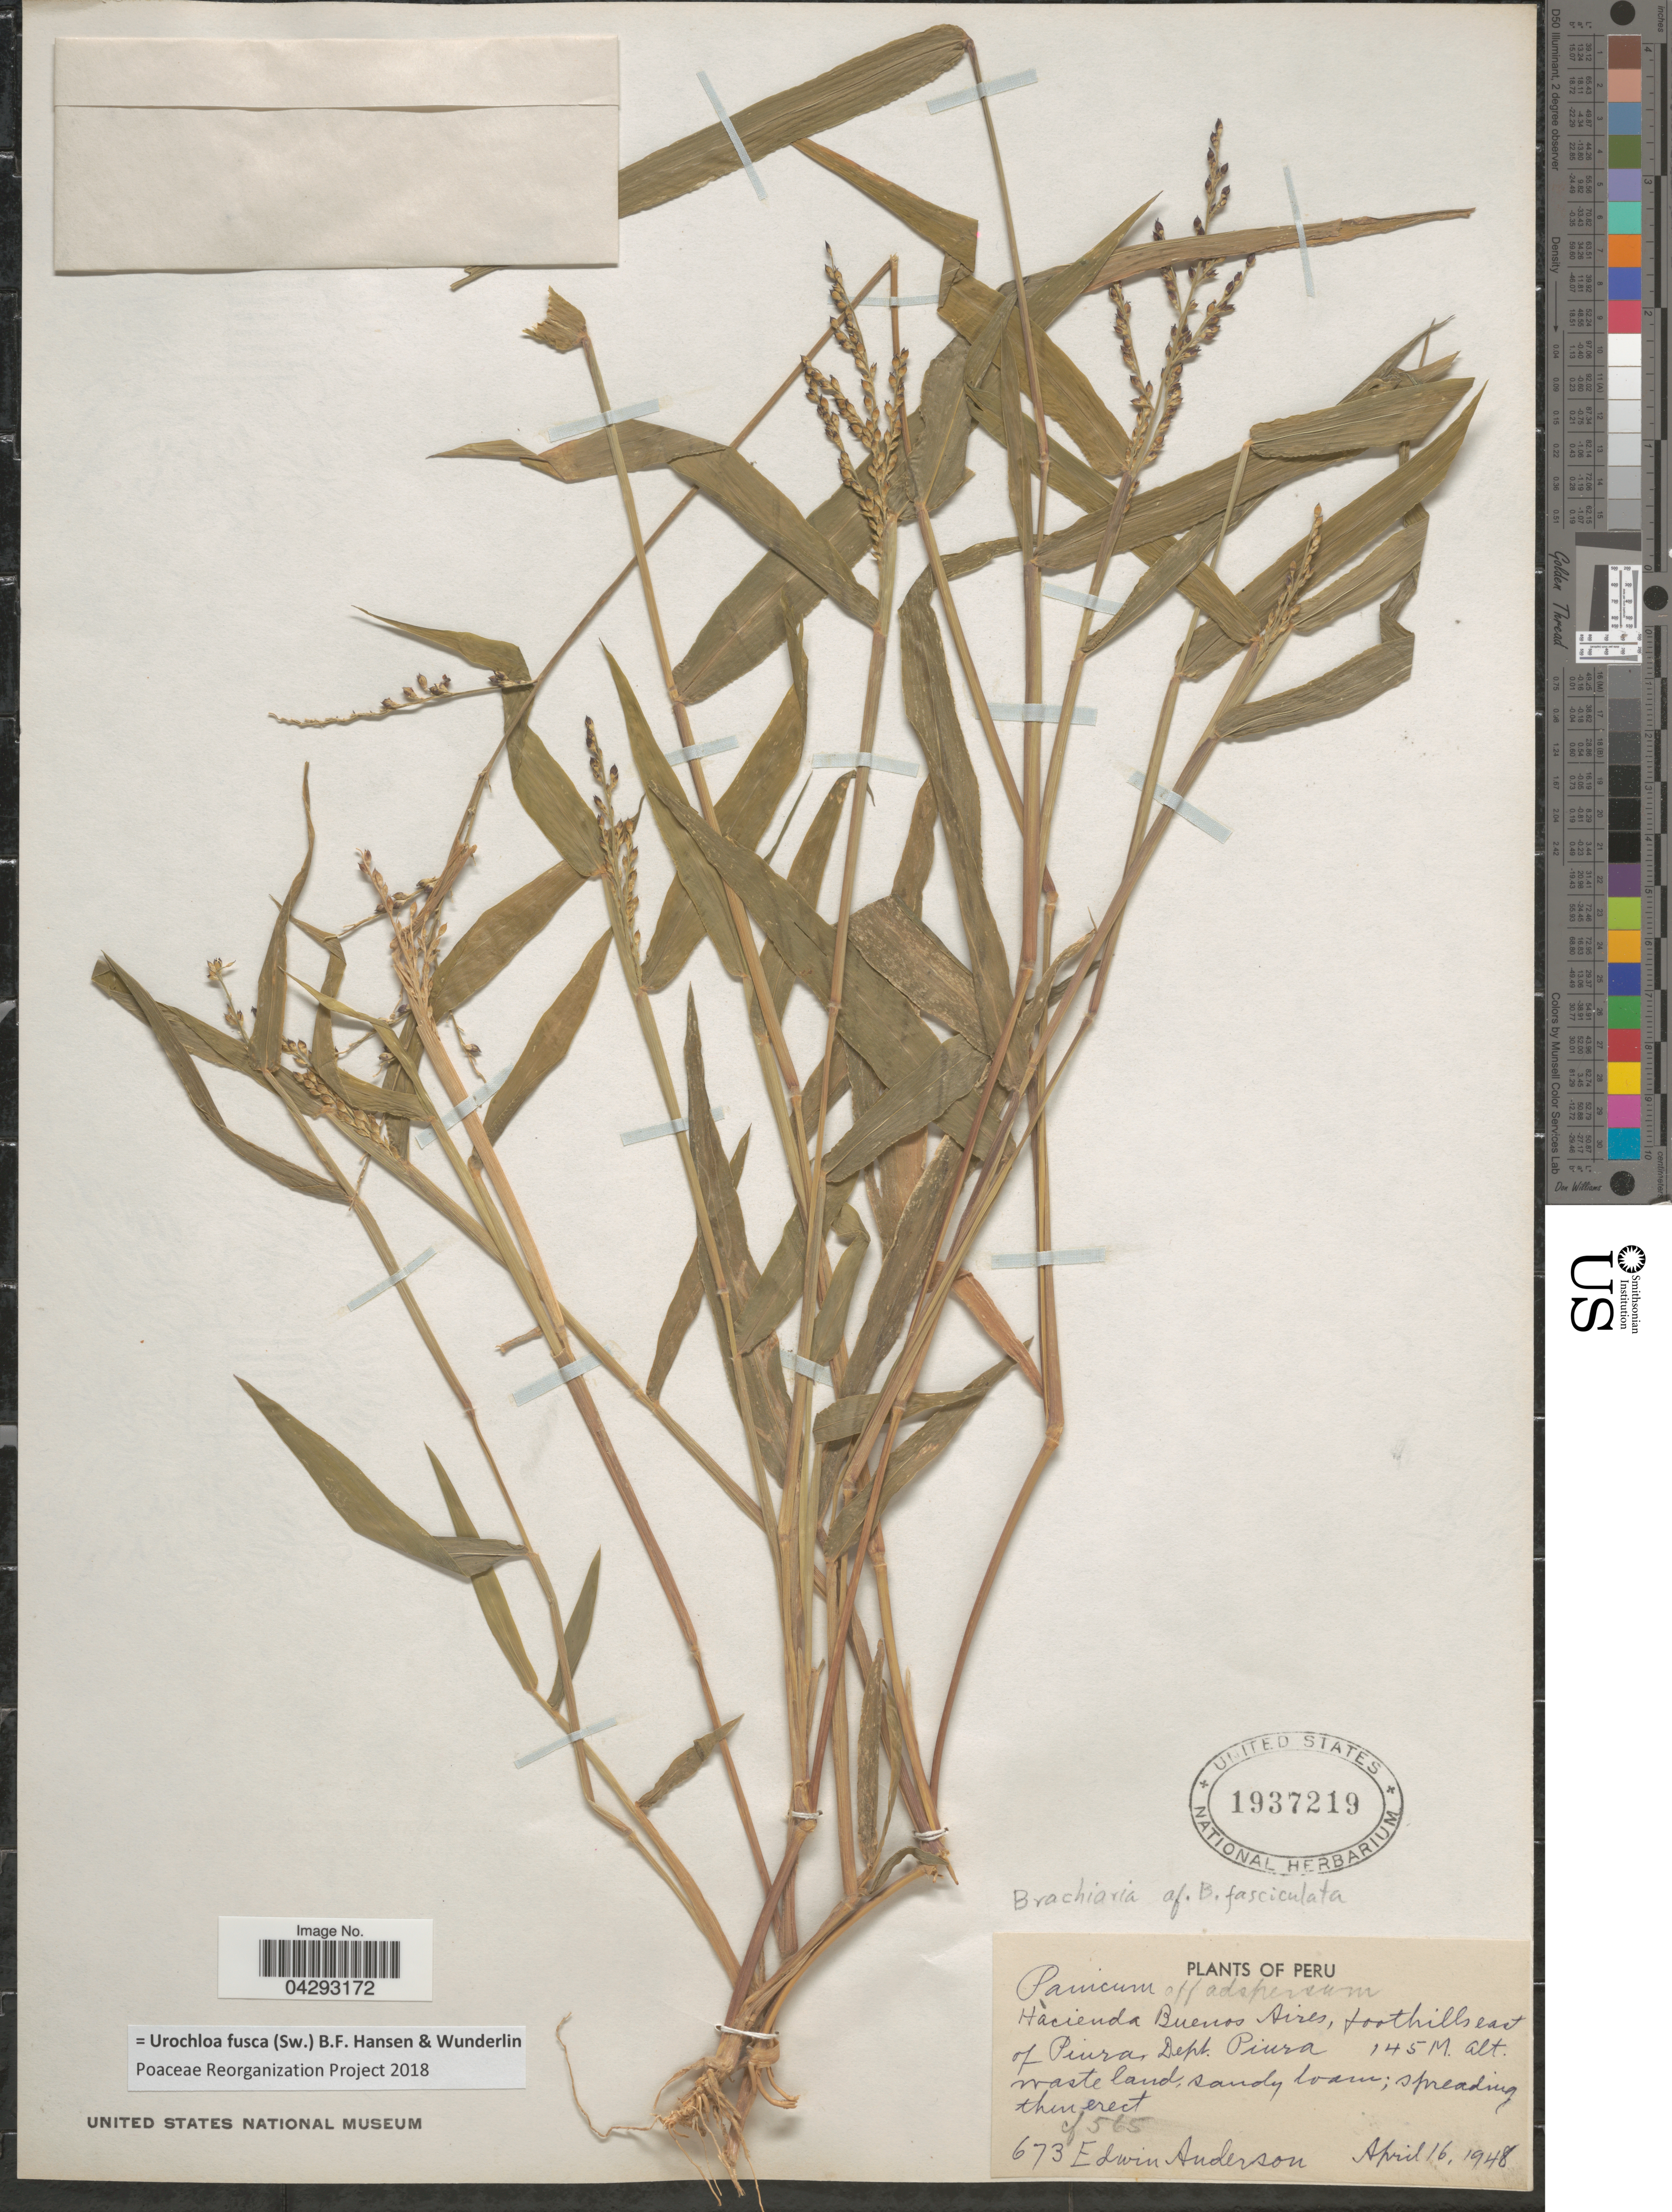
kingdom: Plantae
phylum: Tracheophyta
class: Liliopsida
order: Poales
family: Poaceae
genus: Urochloa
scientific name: Urochloa fusca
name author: (Sw.) B.F. Hansen & Wunderlin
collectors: E. Anderson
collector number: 673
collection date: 1948-04-16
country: Peru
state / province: Piura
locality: Hacienda Buenos Aires, foothills east of Puira, Dept. Piura.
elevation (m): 145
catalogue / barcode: US 1937219